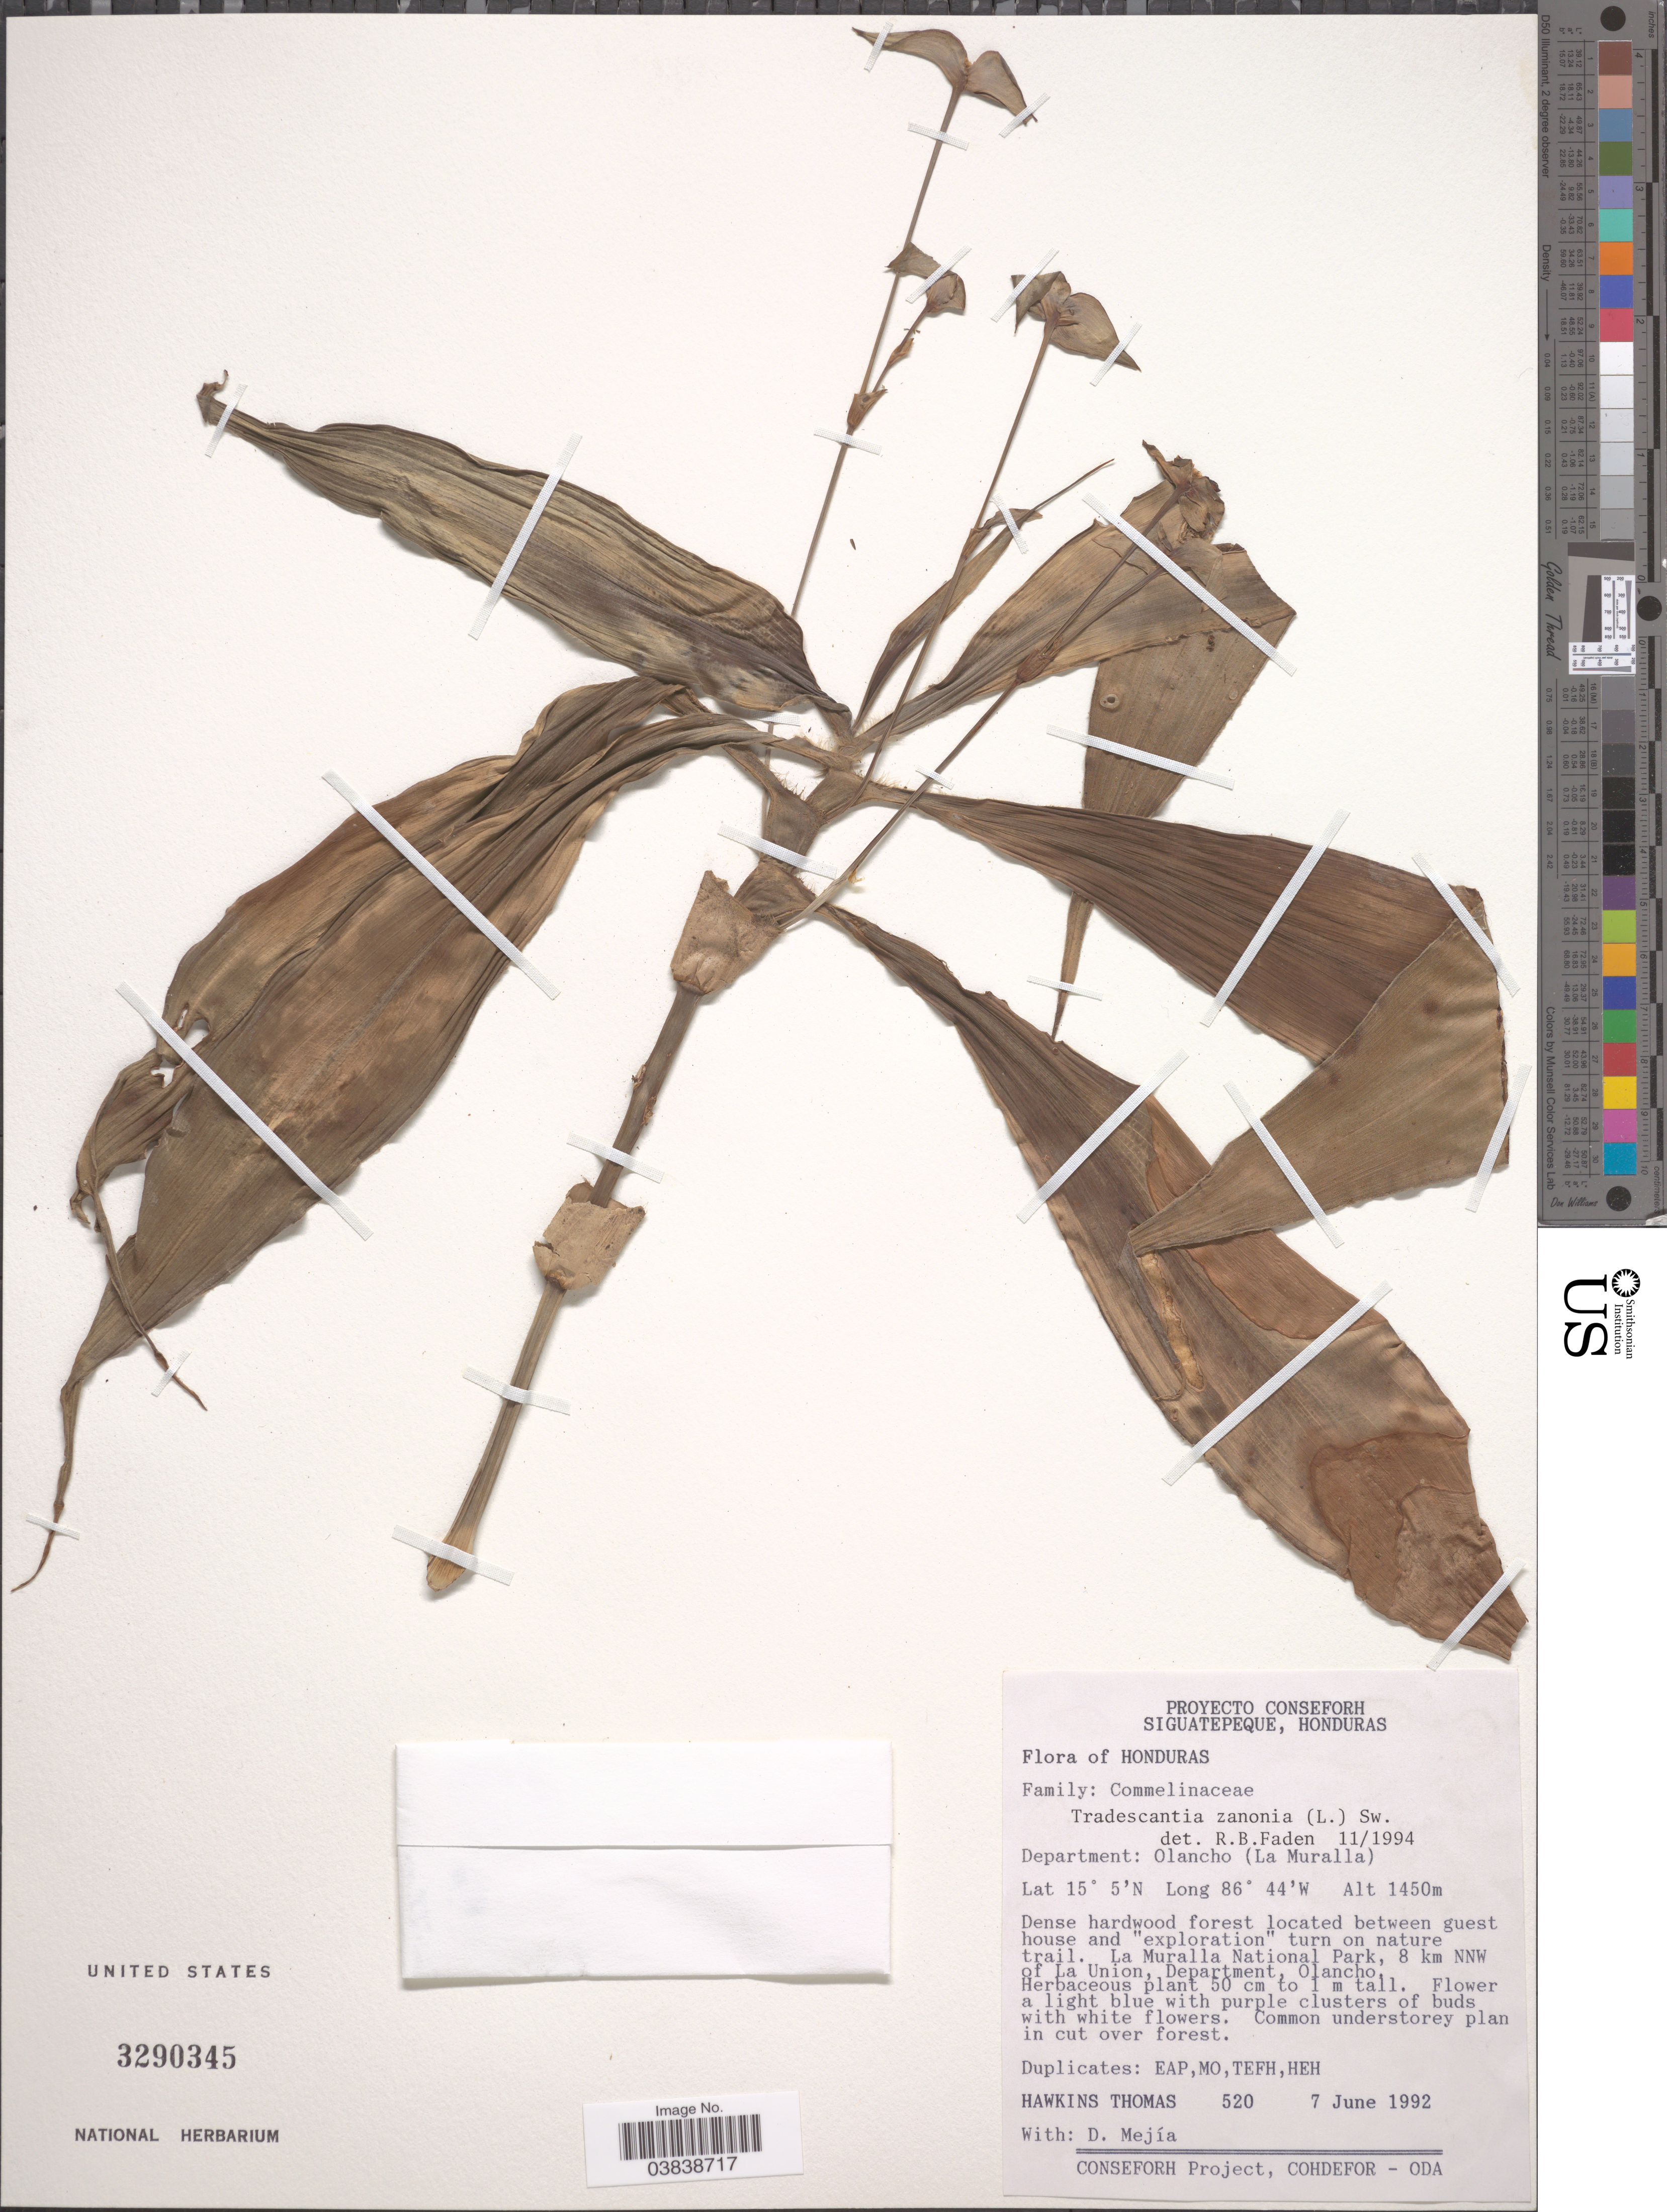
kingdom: Plantae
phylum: Tracheophyta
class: Liliopsida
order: Commelinales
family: Commelinaceae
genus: Tradescantia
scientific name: Tradescantia zanonia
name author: (L.) Sw.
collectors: H. Thomas & D. Mejía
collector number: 520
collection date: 1992-06-07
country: Honduras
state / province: Olancho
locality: Department: Olancho (La Muralla). La Muralla National Park, 8 km NNW of La Union, Department.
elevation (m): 1450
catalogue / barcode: US 3290345